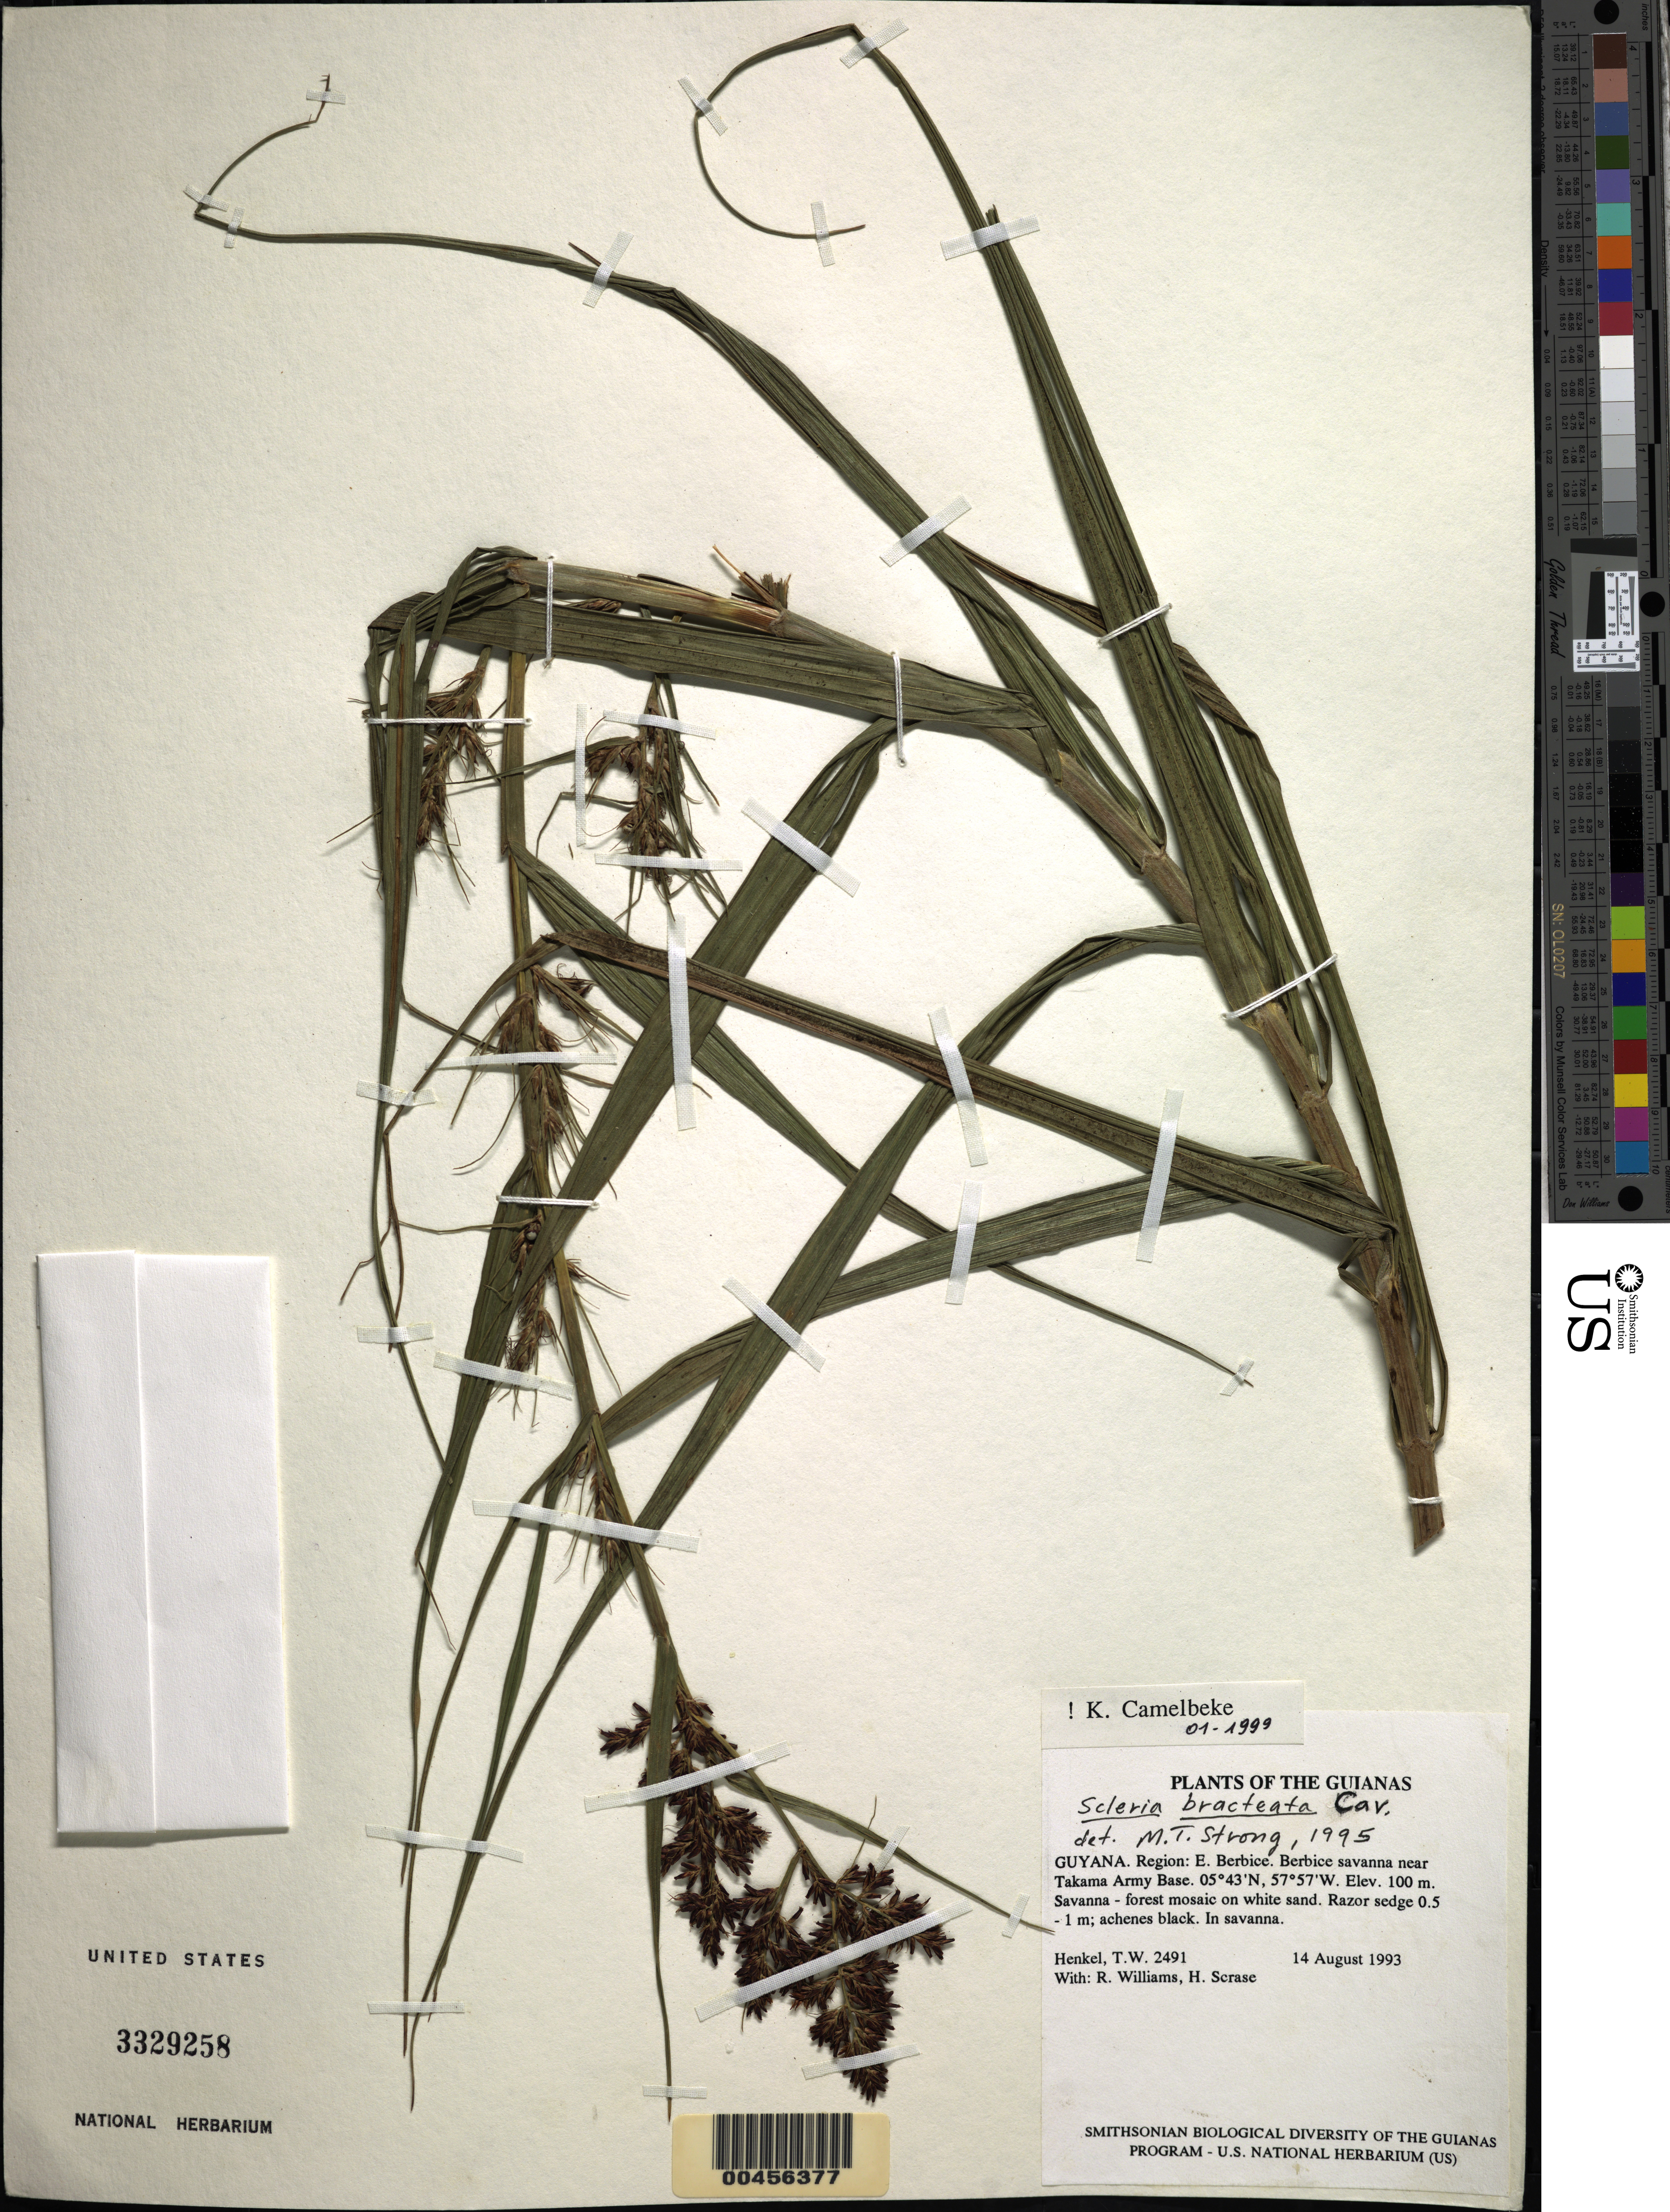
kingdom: Plantae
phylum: Tracheophyta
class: Liliopsida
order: Poales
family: Cyperaceae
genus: Scleria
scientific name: Scleria bracteata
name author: Cav.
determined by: Camelbeke, K.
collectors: T. Henkel, R. Williams & H. Scrase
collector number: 2491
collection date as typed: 14 August 1993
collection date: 1993-08-14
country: Guyana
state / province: U. Demerara-Berbice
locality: Berbice savanna near Takama Army Base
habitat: Savanna - forest mosaic on white sand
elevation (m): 100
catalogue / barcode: US 3329258